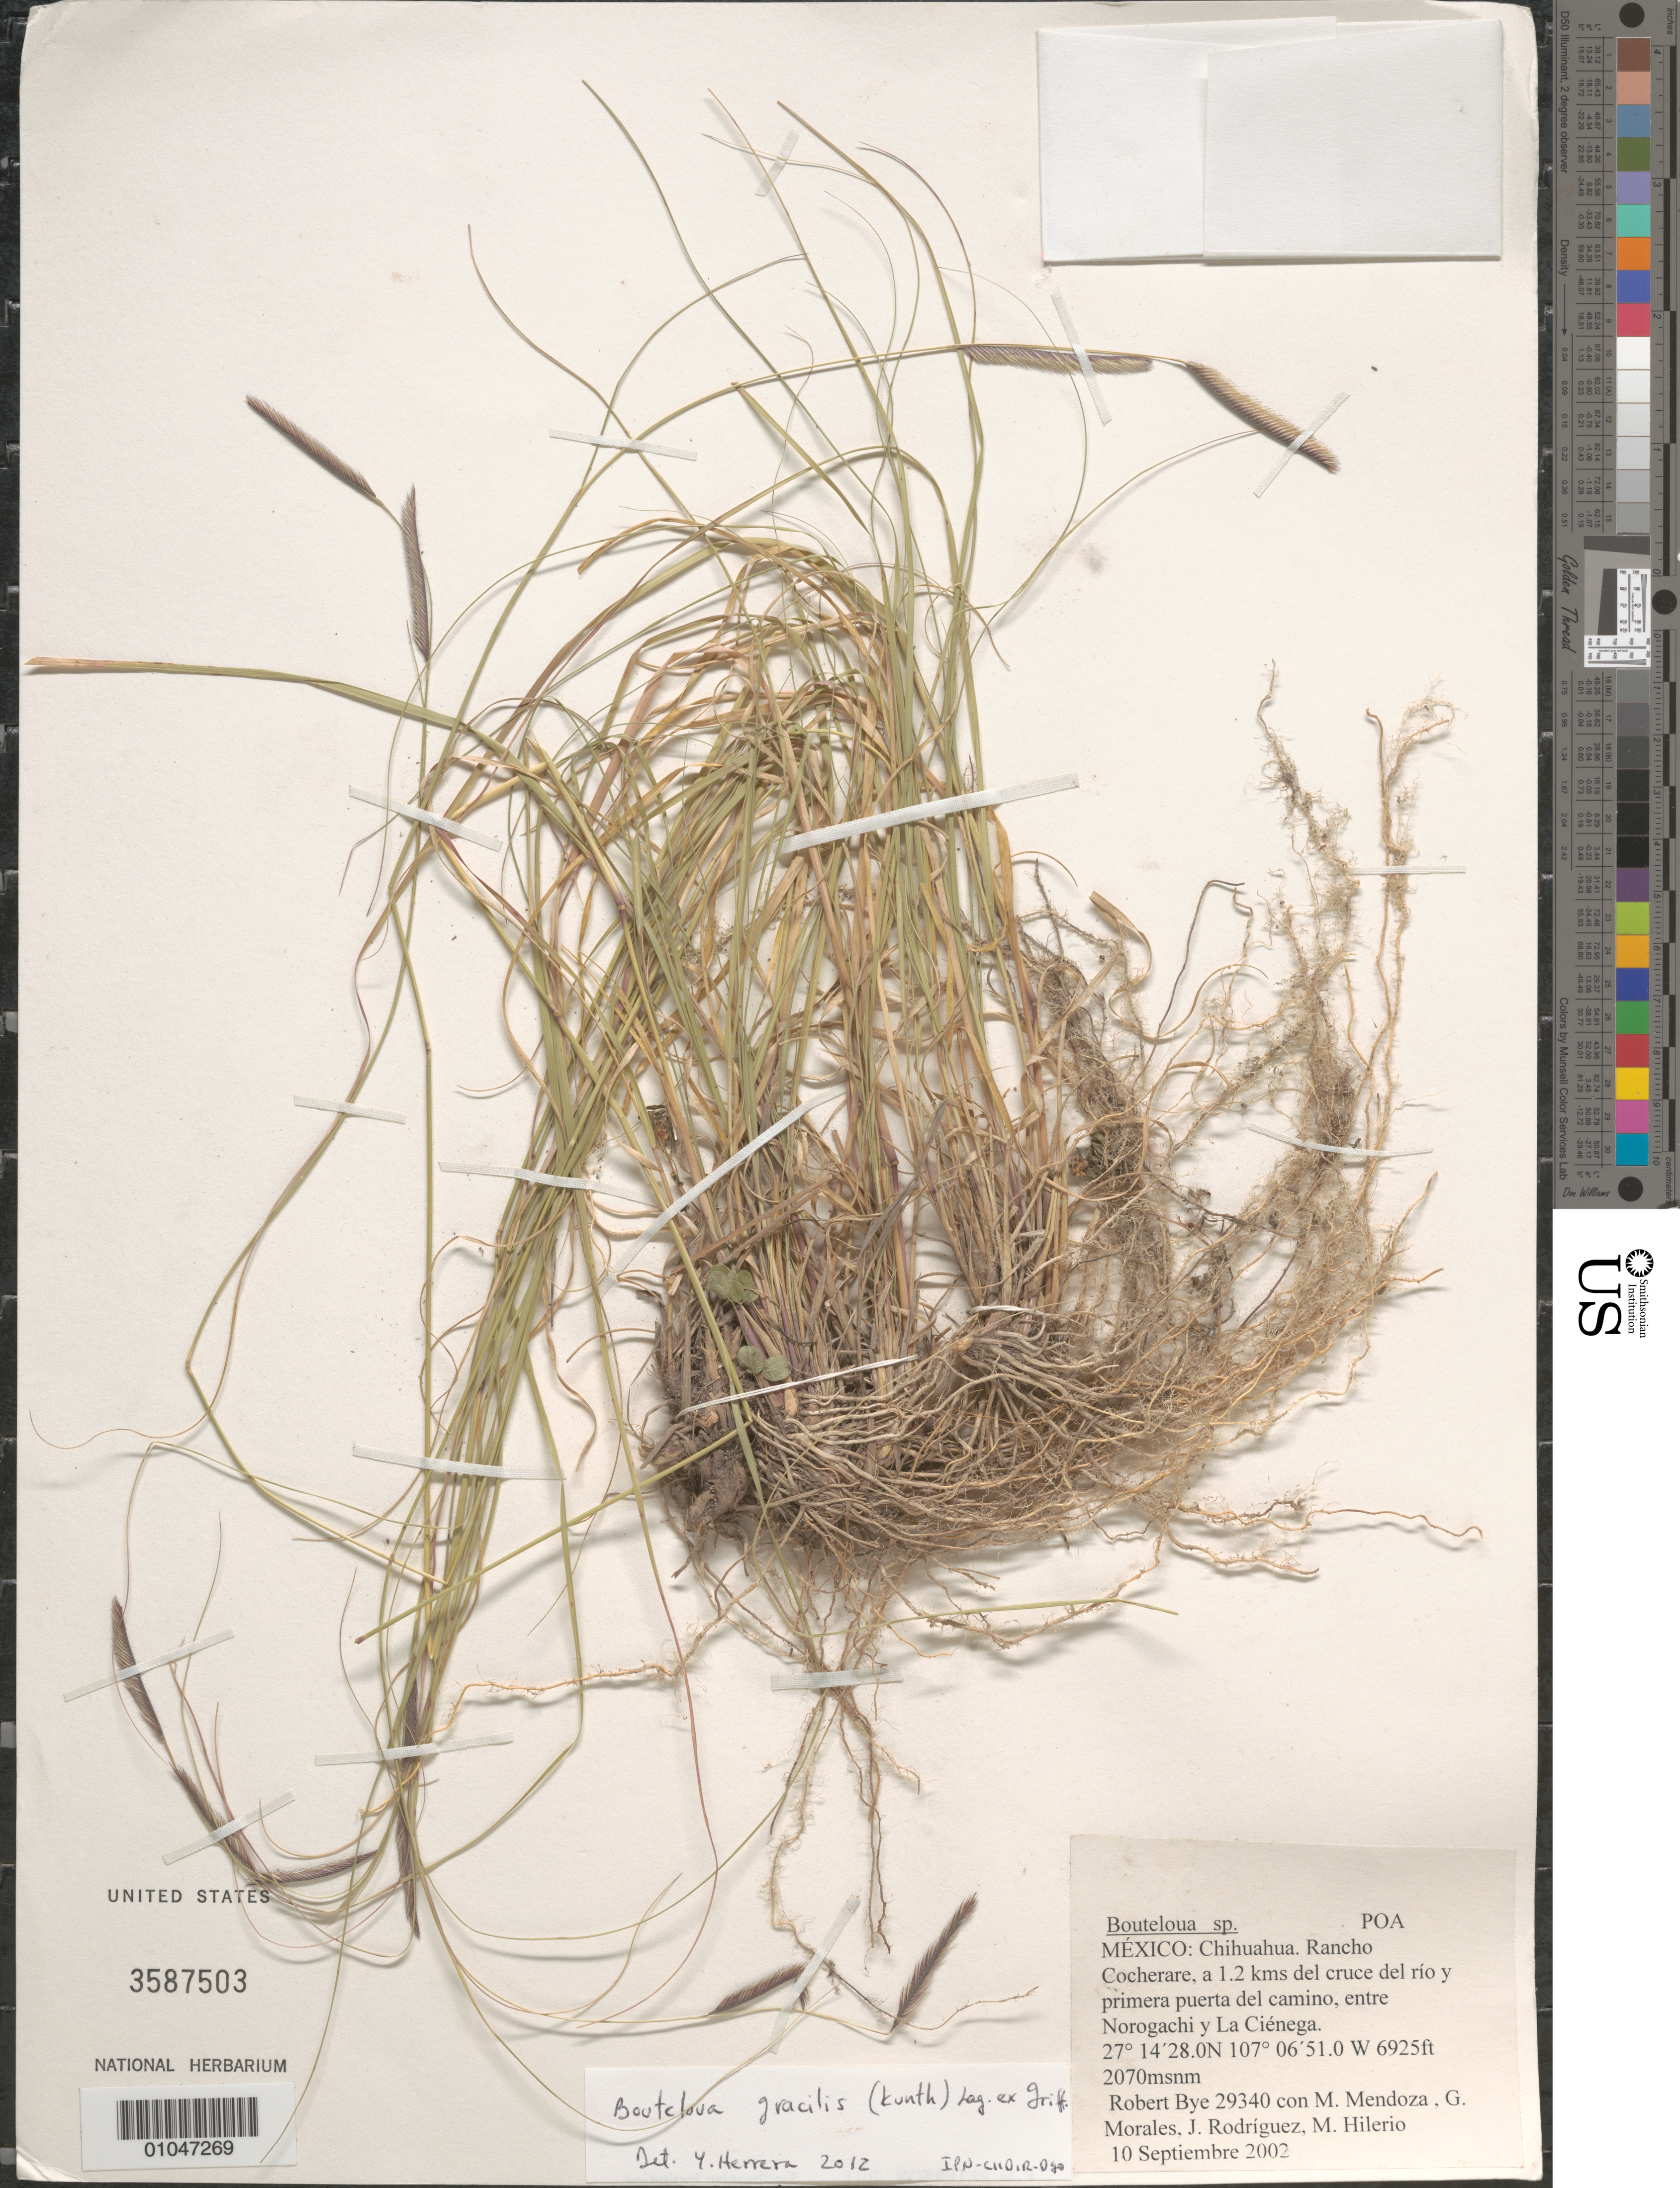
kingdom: Plantae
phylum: Tracheophyta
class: Liliopsida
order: Poales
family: Poaceae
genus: Bouteloua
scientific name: Bouteloua gracilis Vasey nom. rej.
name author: Vasey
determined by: Herrera Arrieta, Y., (CIIDIR), Instituto Politecnico Nacional (MEXICO)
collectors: R. A. Bye, M. Mendoza Garcia, G. Morales, J. Rodríguez & M. Hilerio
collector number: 29340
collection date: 2002-09-10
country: Mexico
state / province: Chihuahua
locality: Rancho Cocherare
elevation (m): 2111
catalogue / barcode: US 3587503